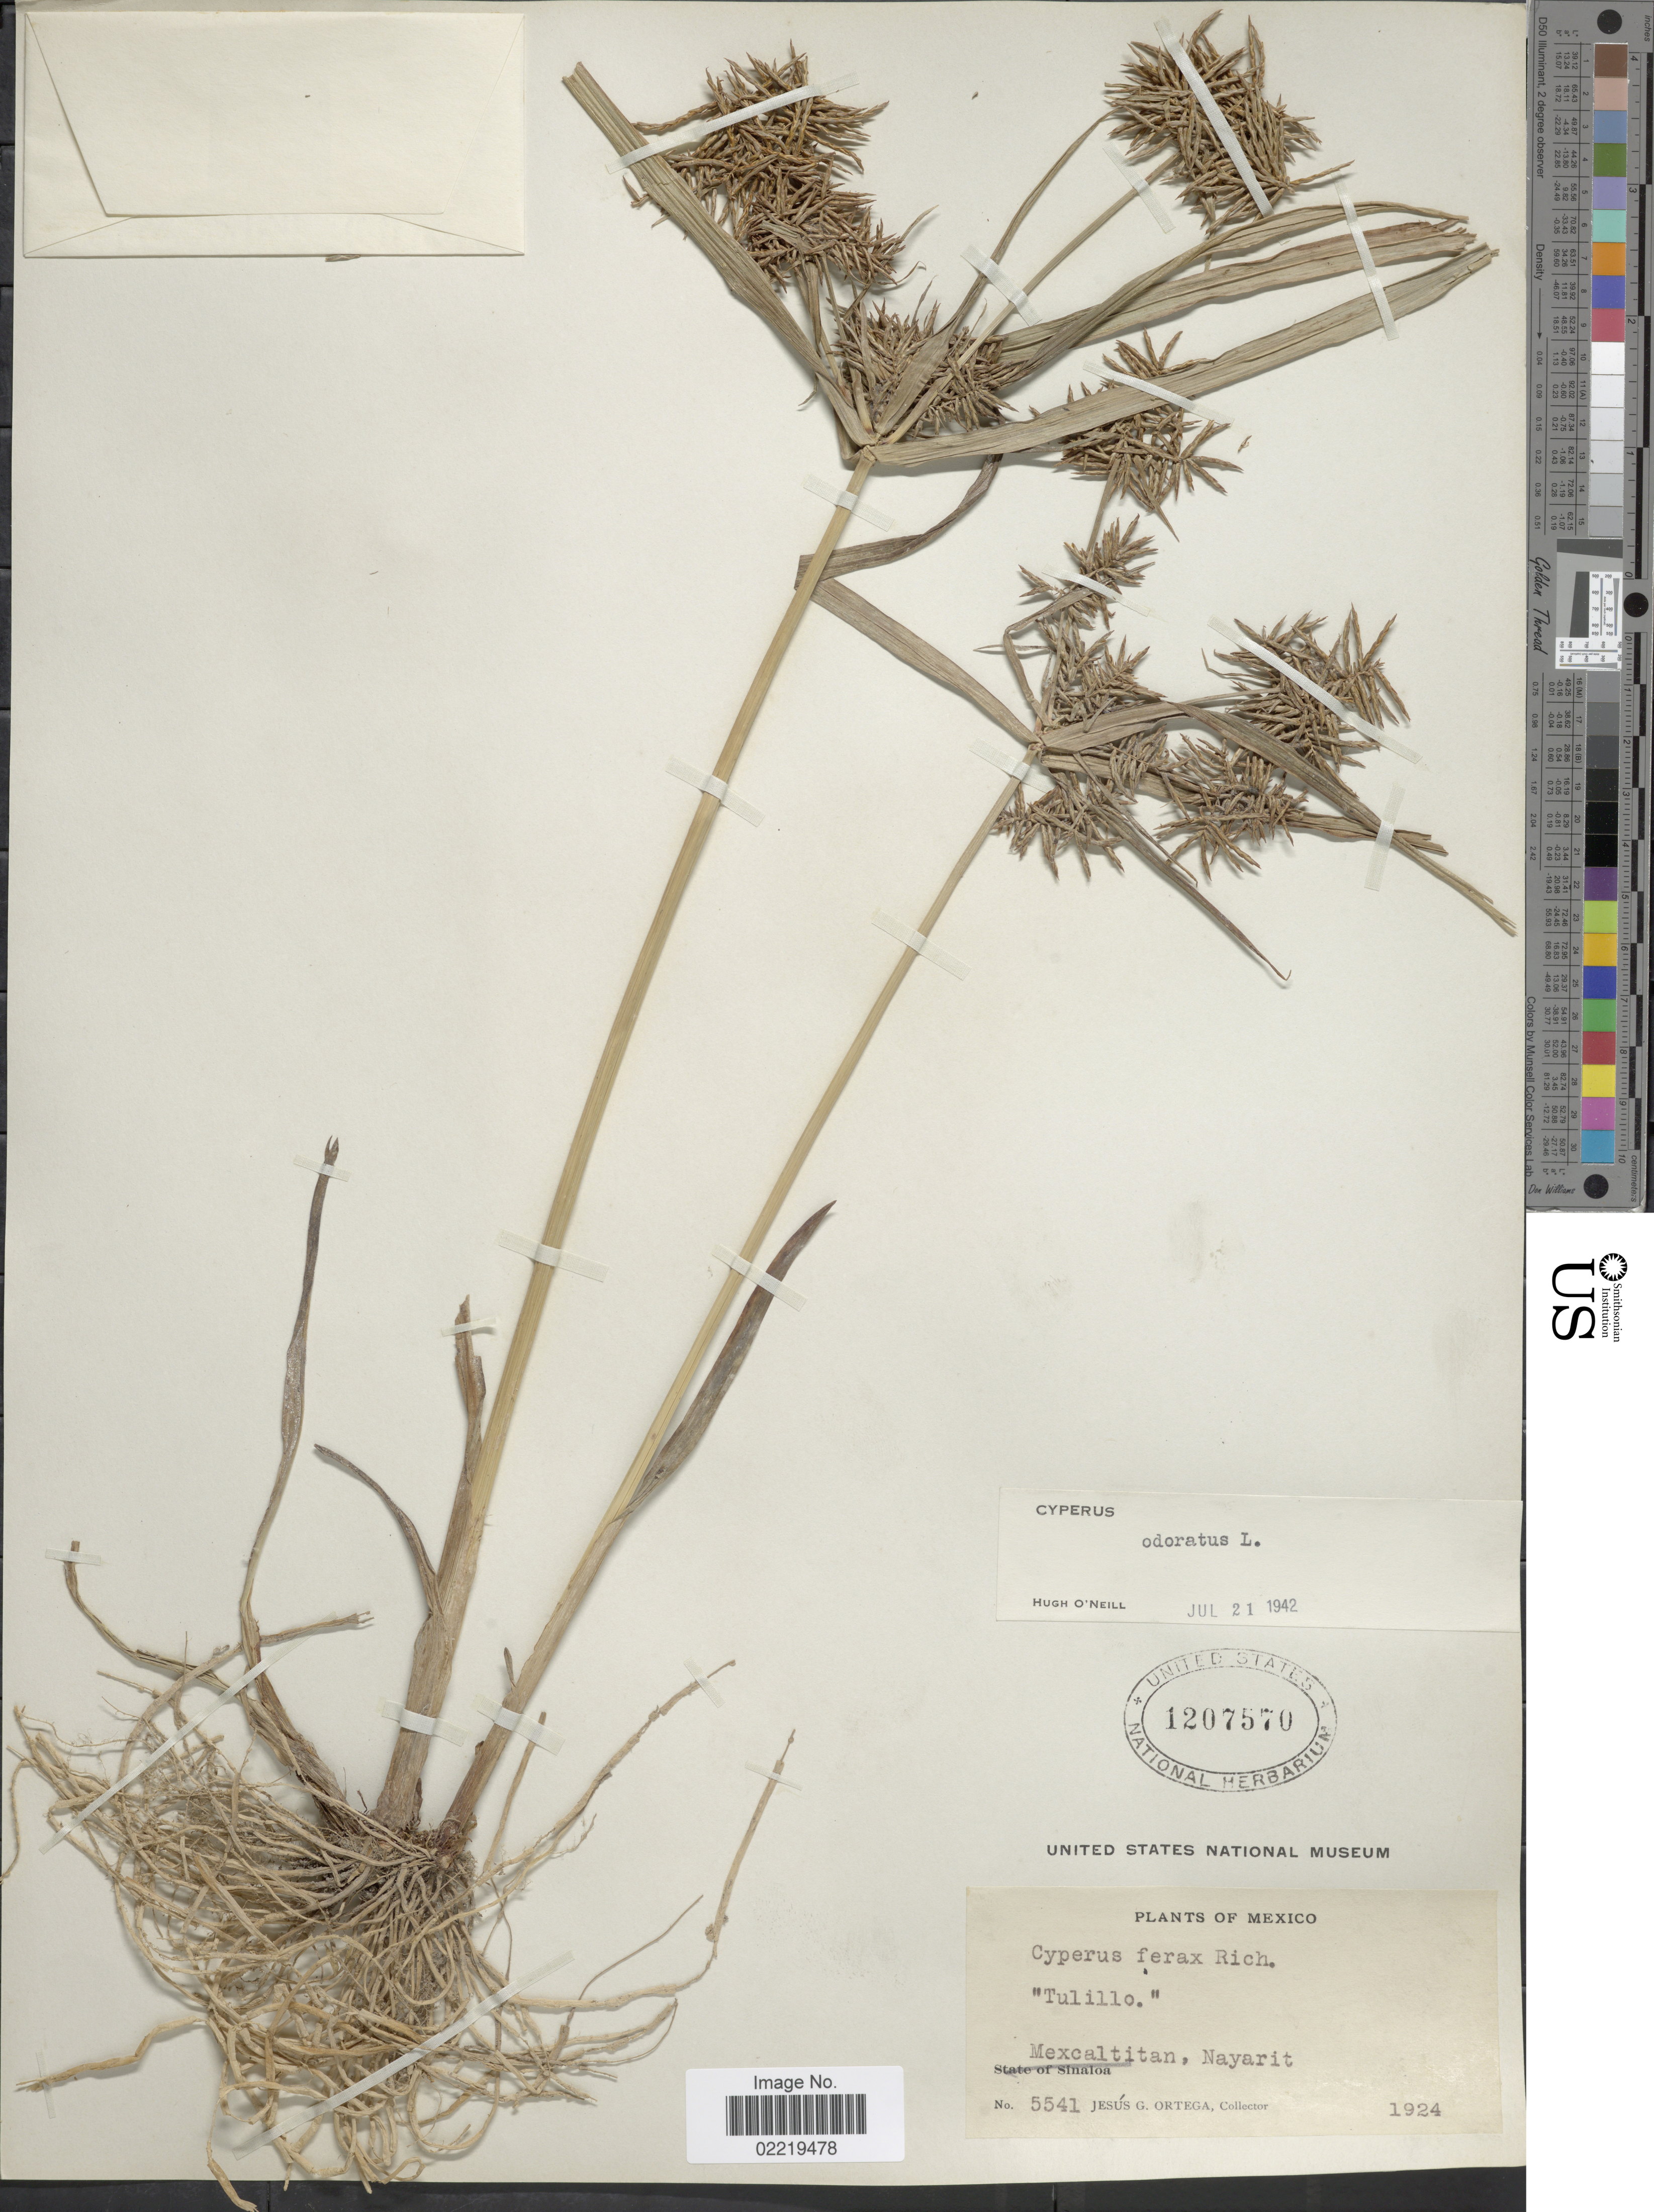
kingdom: Plantae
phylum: Tracheophyta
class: Liliopsida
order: Poales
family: Cyperaceae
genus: Cyperus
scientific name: Cyperus odoratus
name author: L.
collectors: J. Ortega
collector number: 5541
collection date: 1924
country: Mexico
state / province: Nayarit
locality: Tulillo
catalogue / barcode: US 1207570